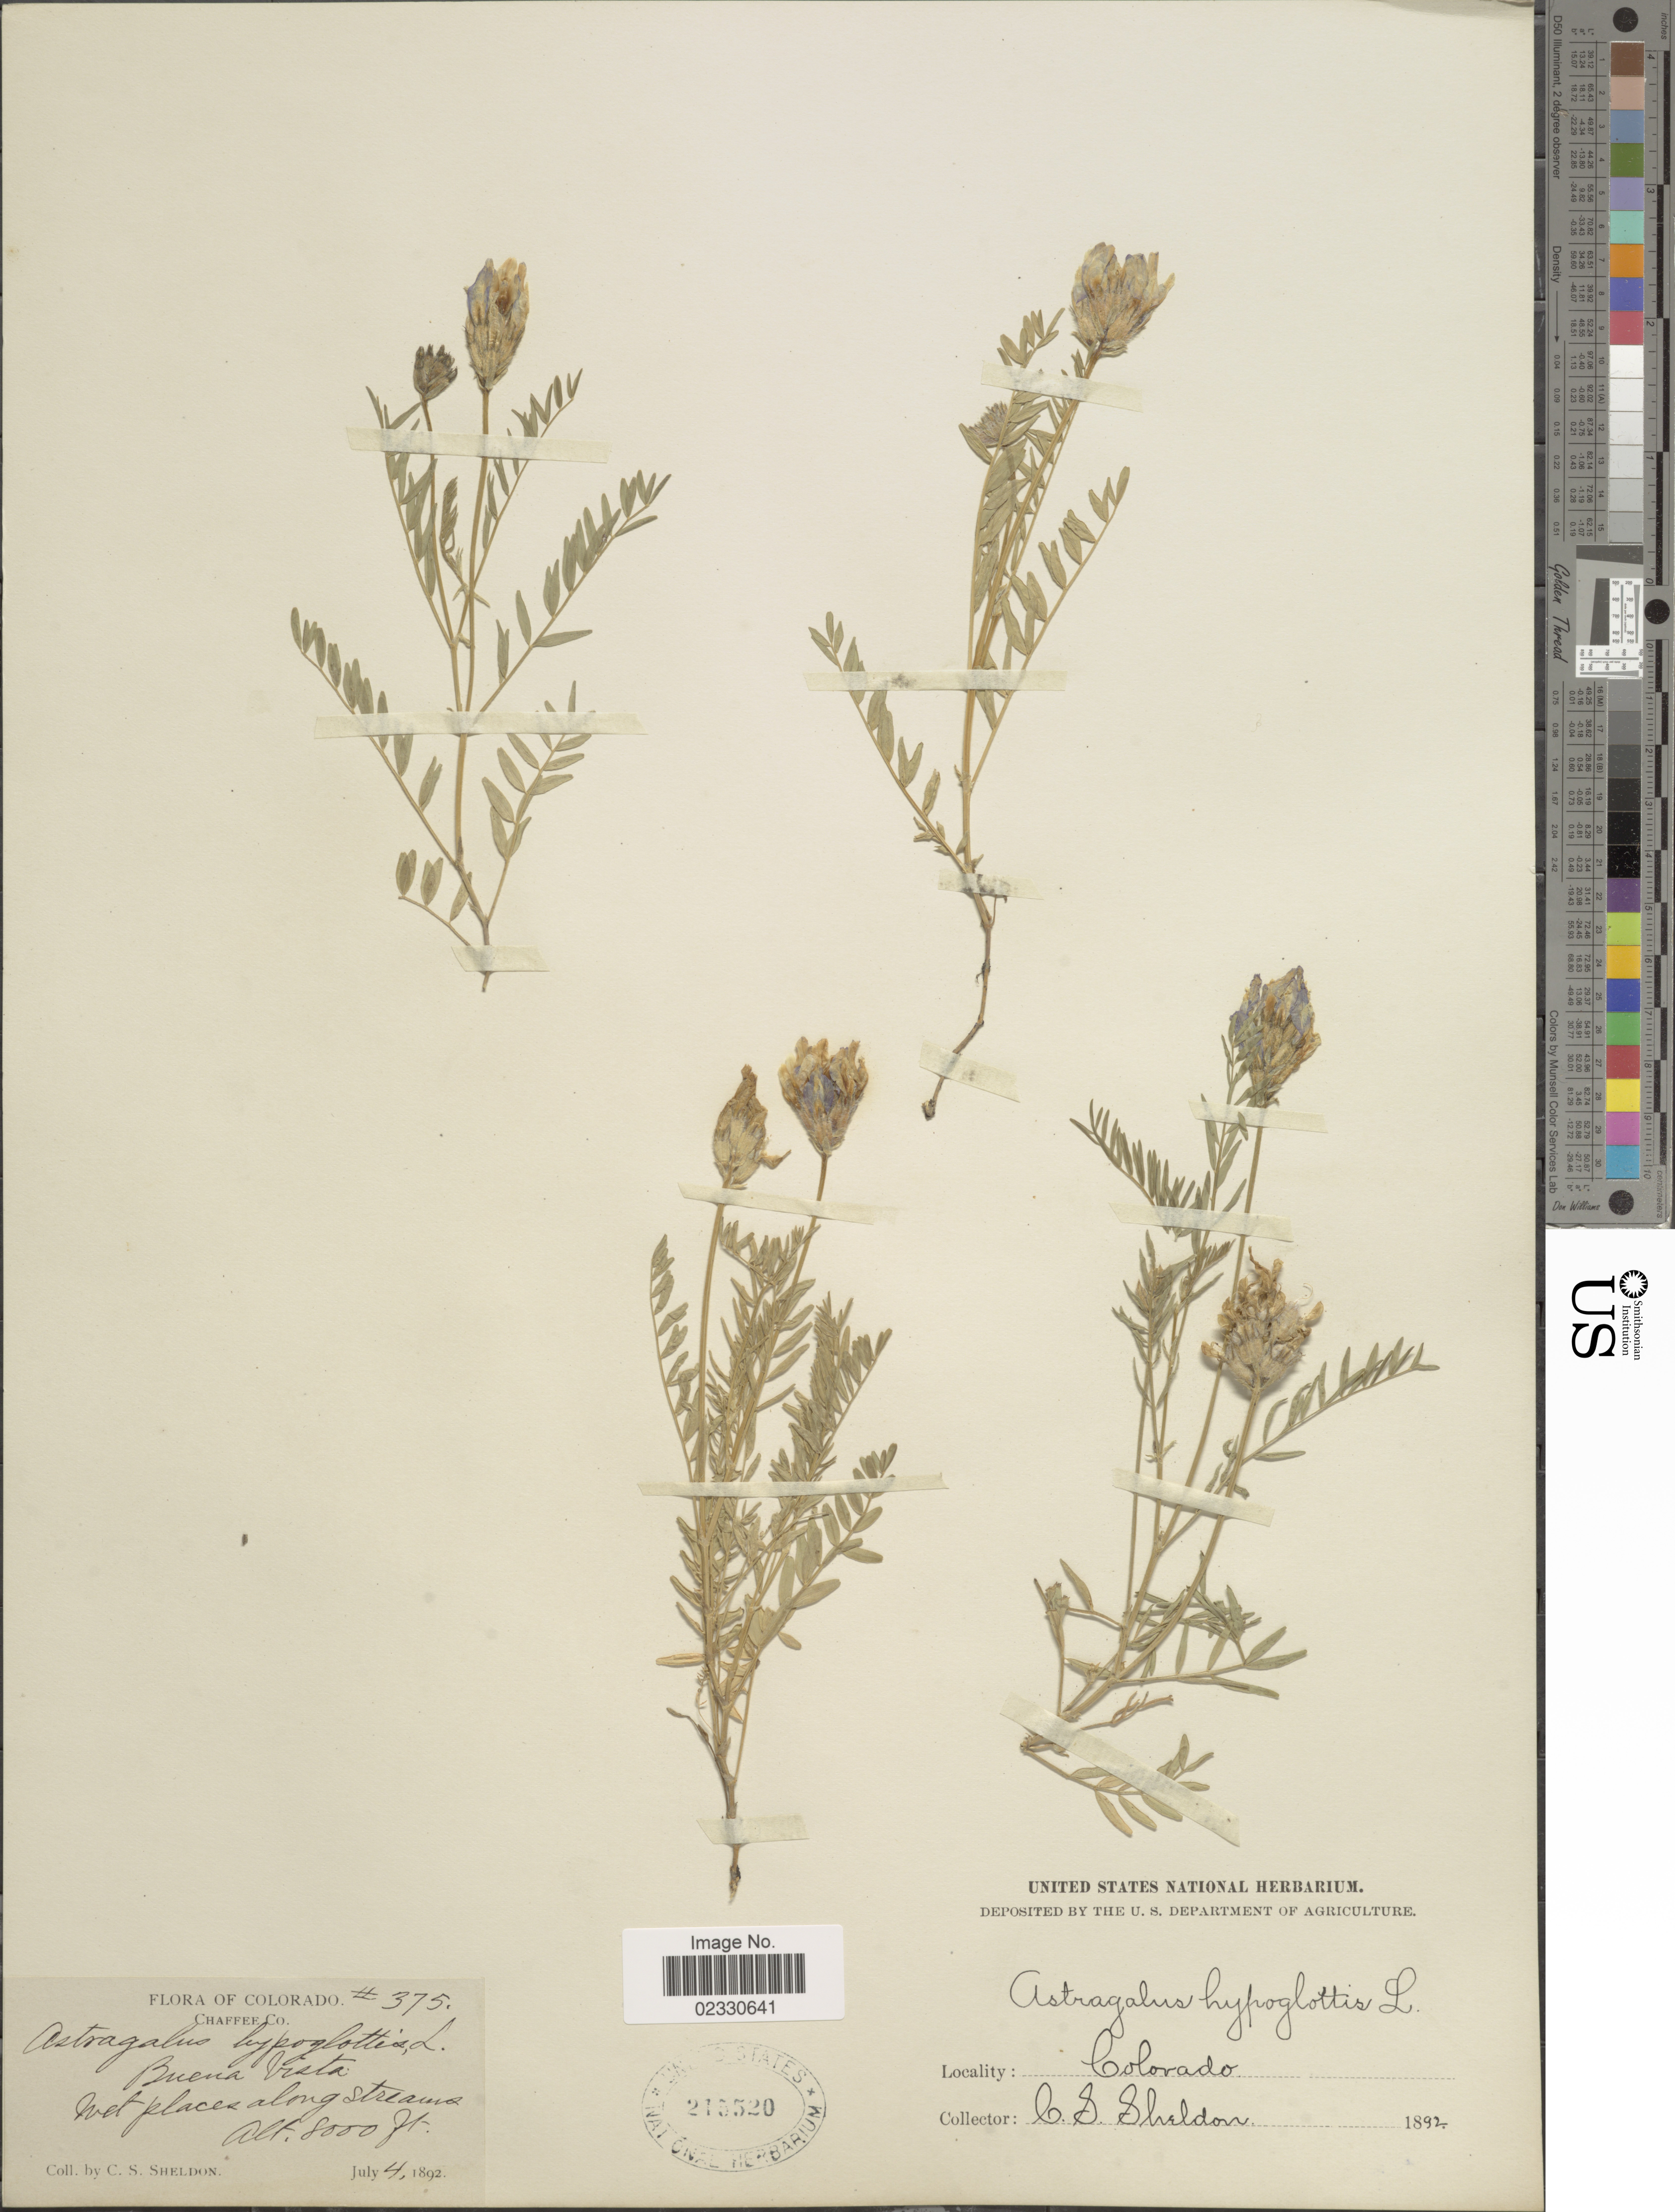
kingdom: Plantae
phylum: Tracheophyta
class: Magnoliopsida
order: Fabales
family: Fabaceae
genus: Astragalus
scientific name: Astragalus dasyglottis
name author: DC.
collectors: C. S. Sheldon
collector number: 375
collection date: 1892-07-04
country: United States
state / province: Colorado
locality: Buena Vista, Wet places along streams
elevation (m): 2438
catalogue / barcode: US 215520